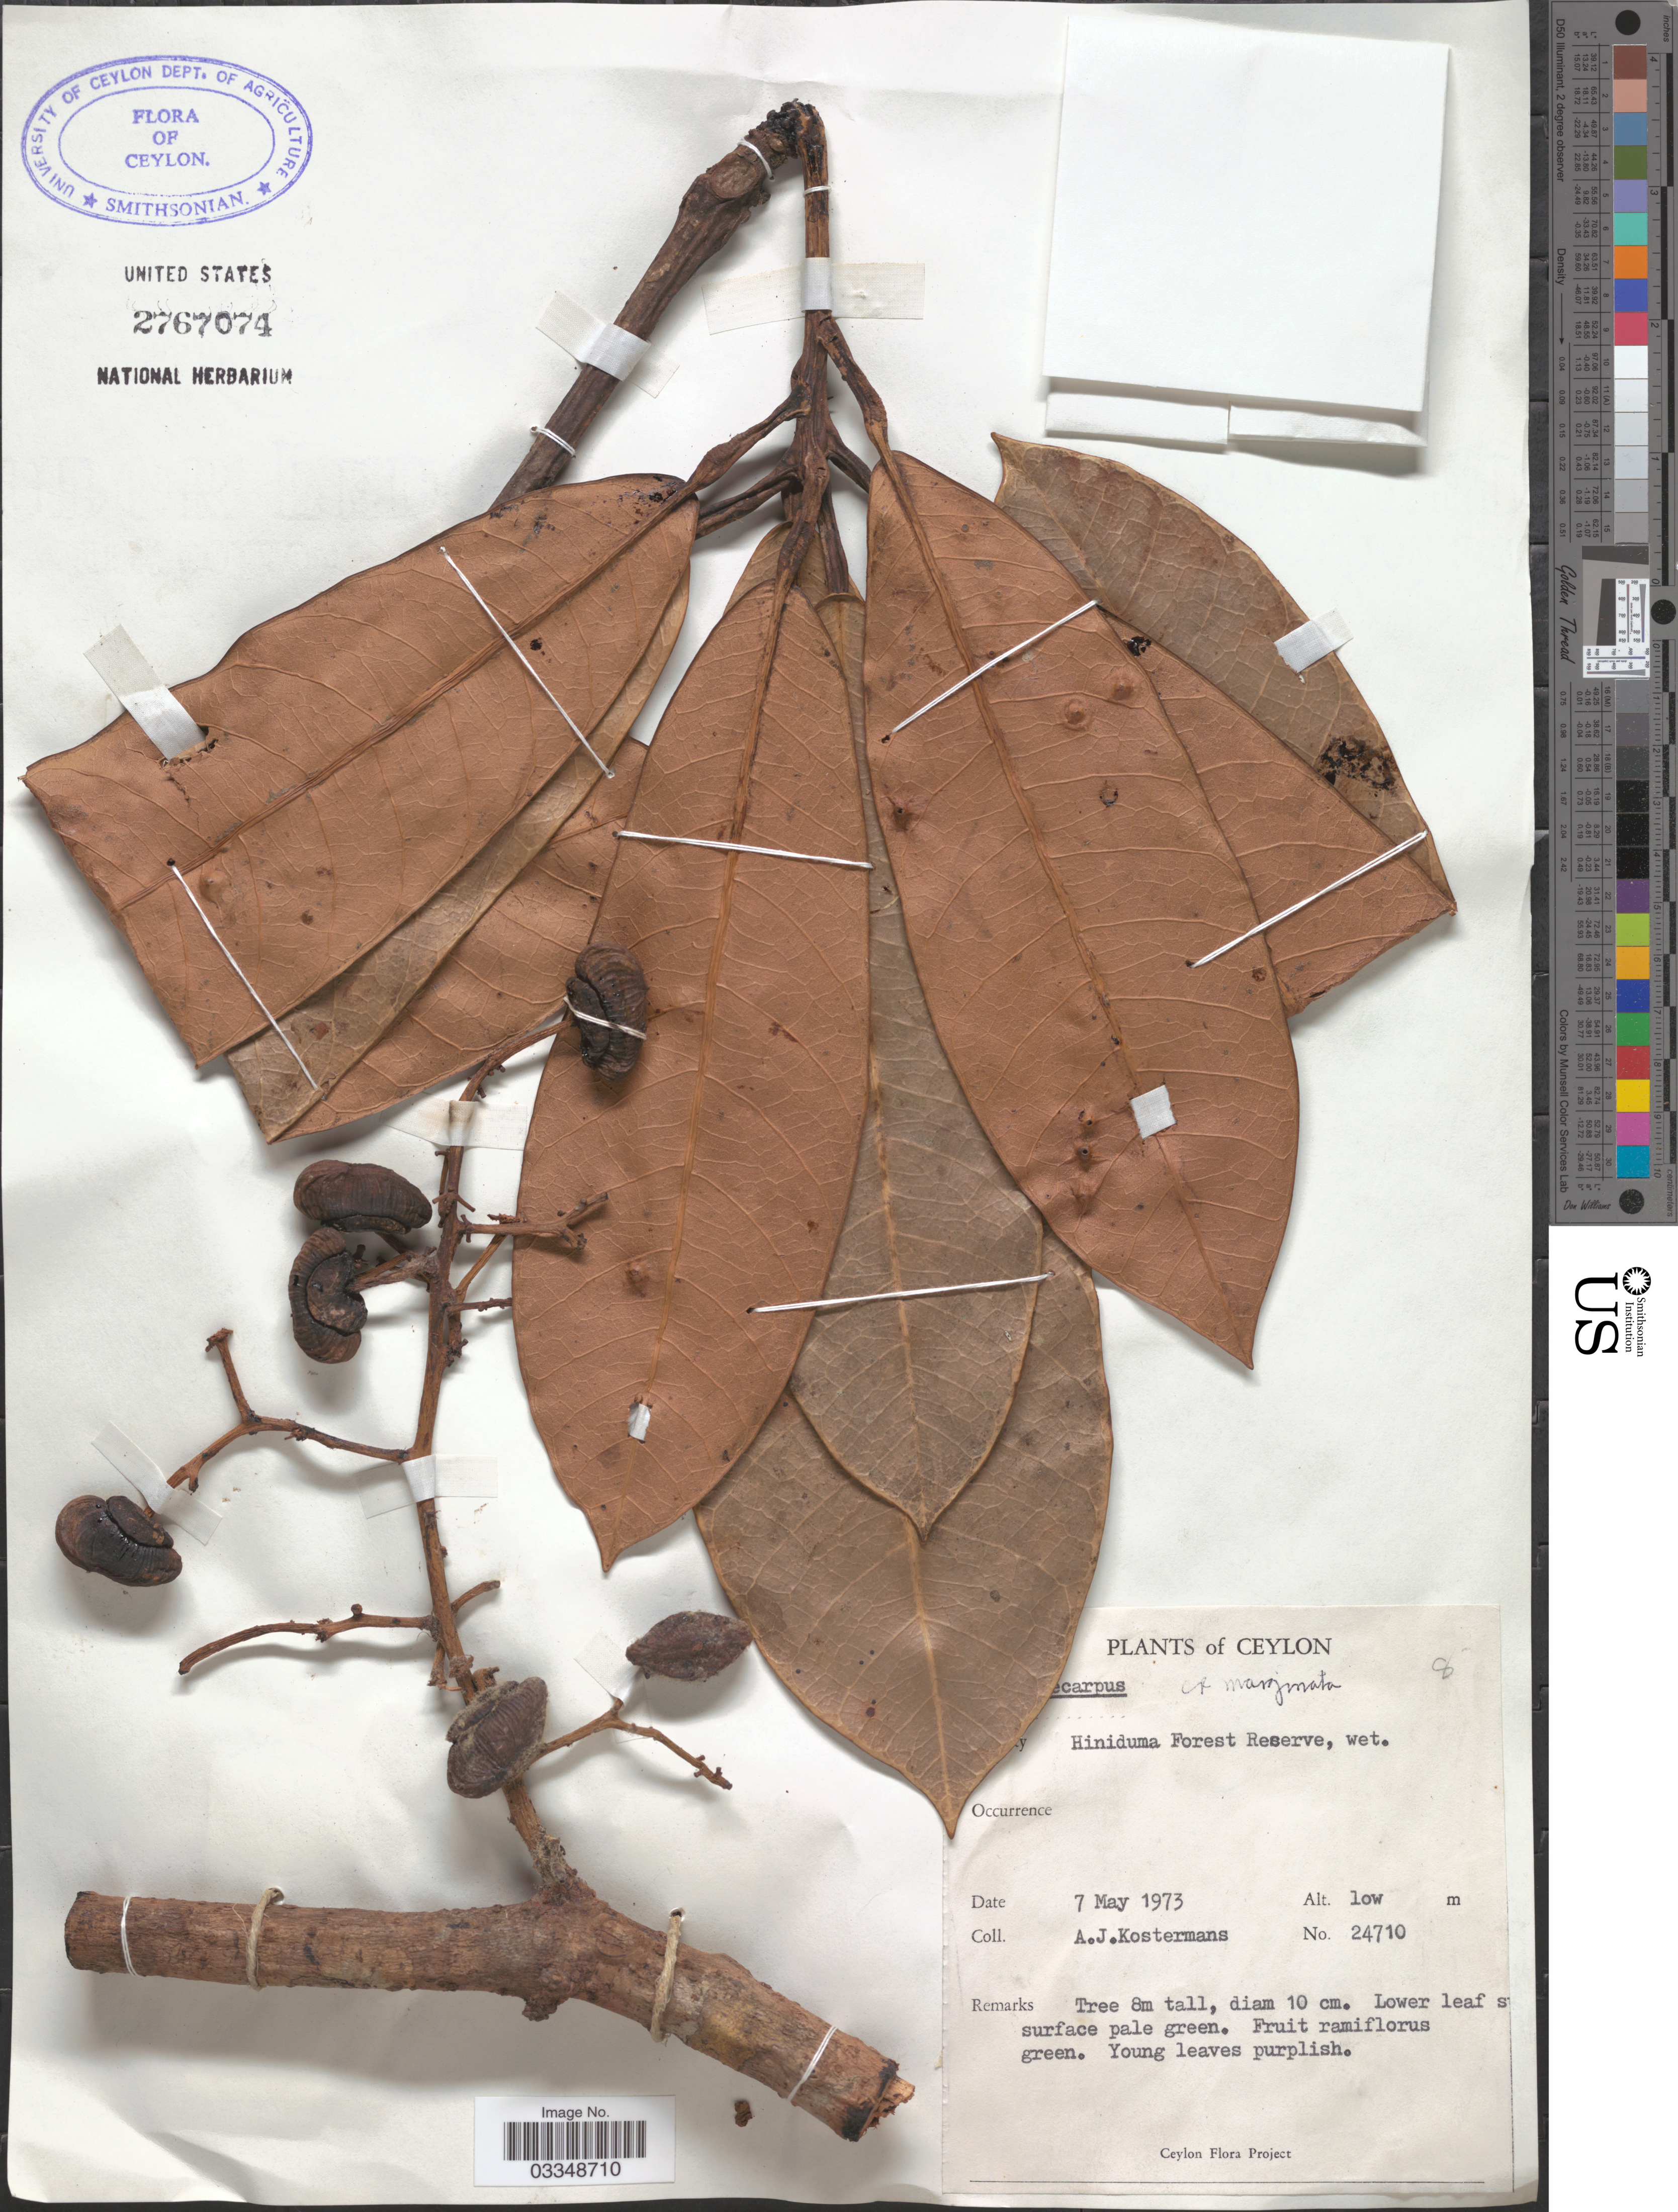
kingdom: Plantae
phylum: Tracheophyta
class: Magnoliopsida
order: Sapindales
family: Anacardiaceae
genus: Semecarpus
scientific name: Semecarpus marginatus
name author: Thwaites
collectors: A. J. G. Kostermans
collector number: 24710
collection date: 1973-05-07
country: Sri Lanka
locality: Ceylon. Hiniduma Forest Reserve, wet.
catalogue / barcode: US 2767074